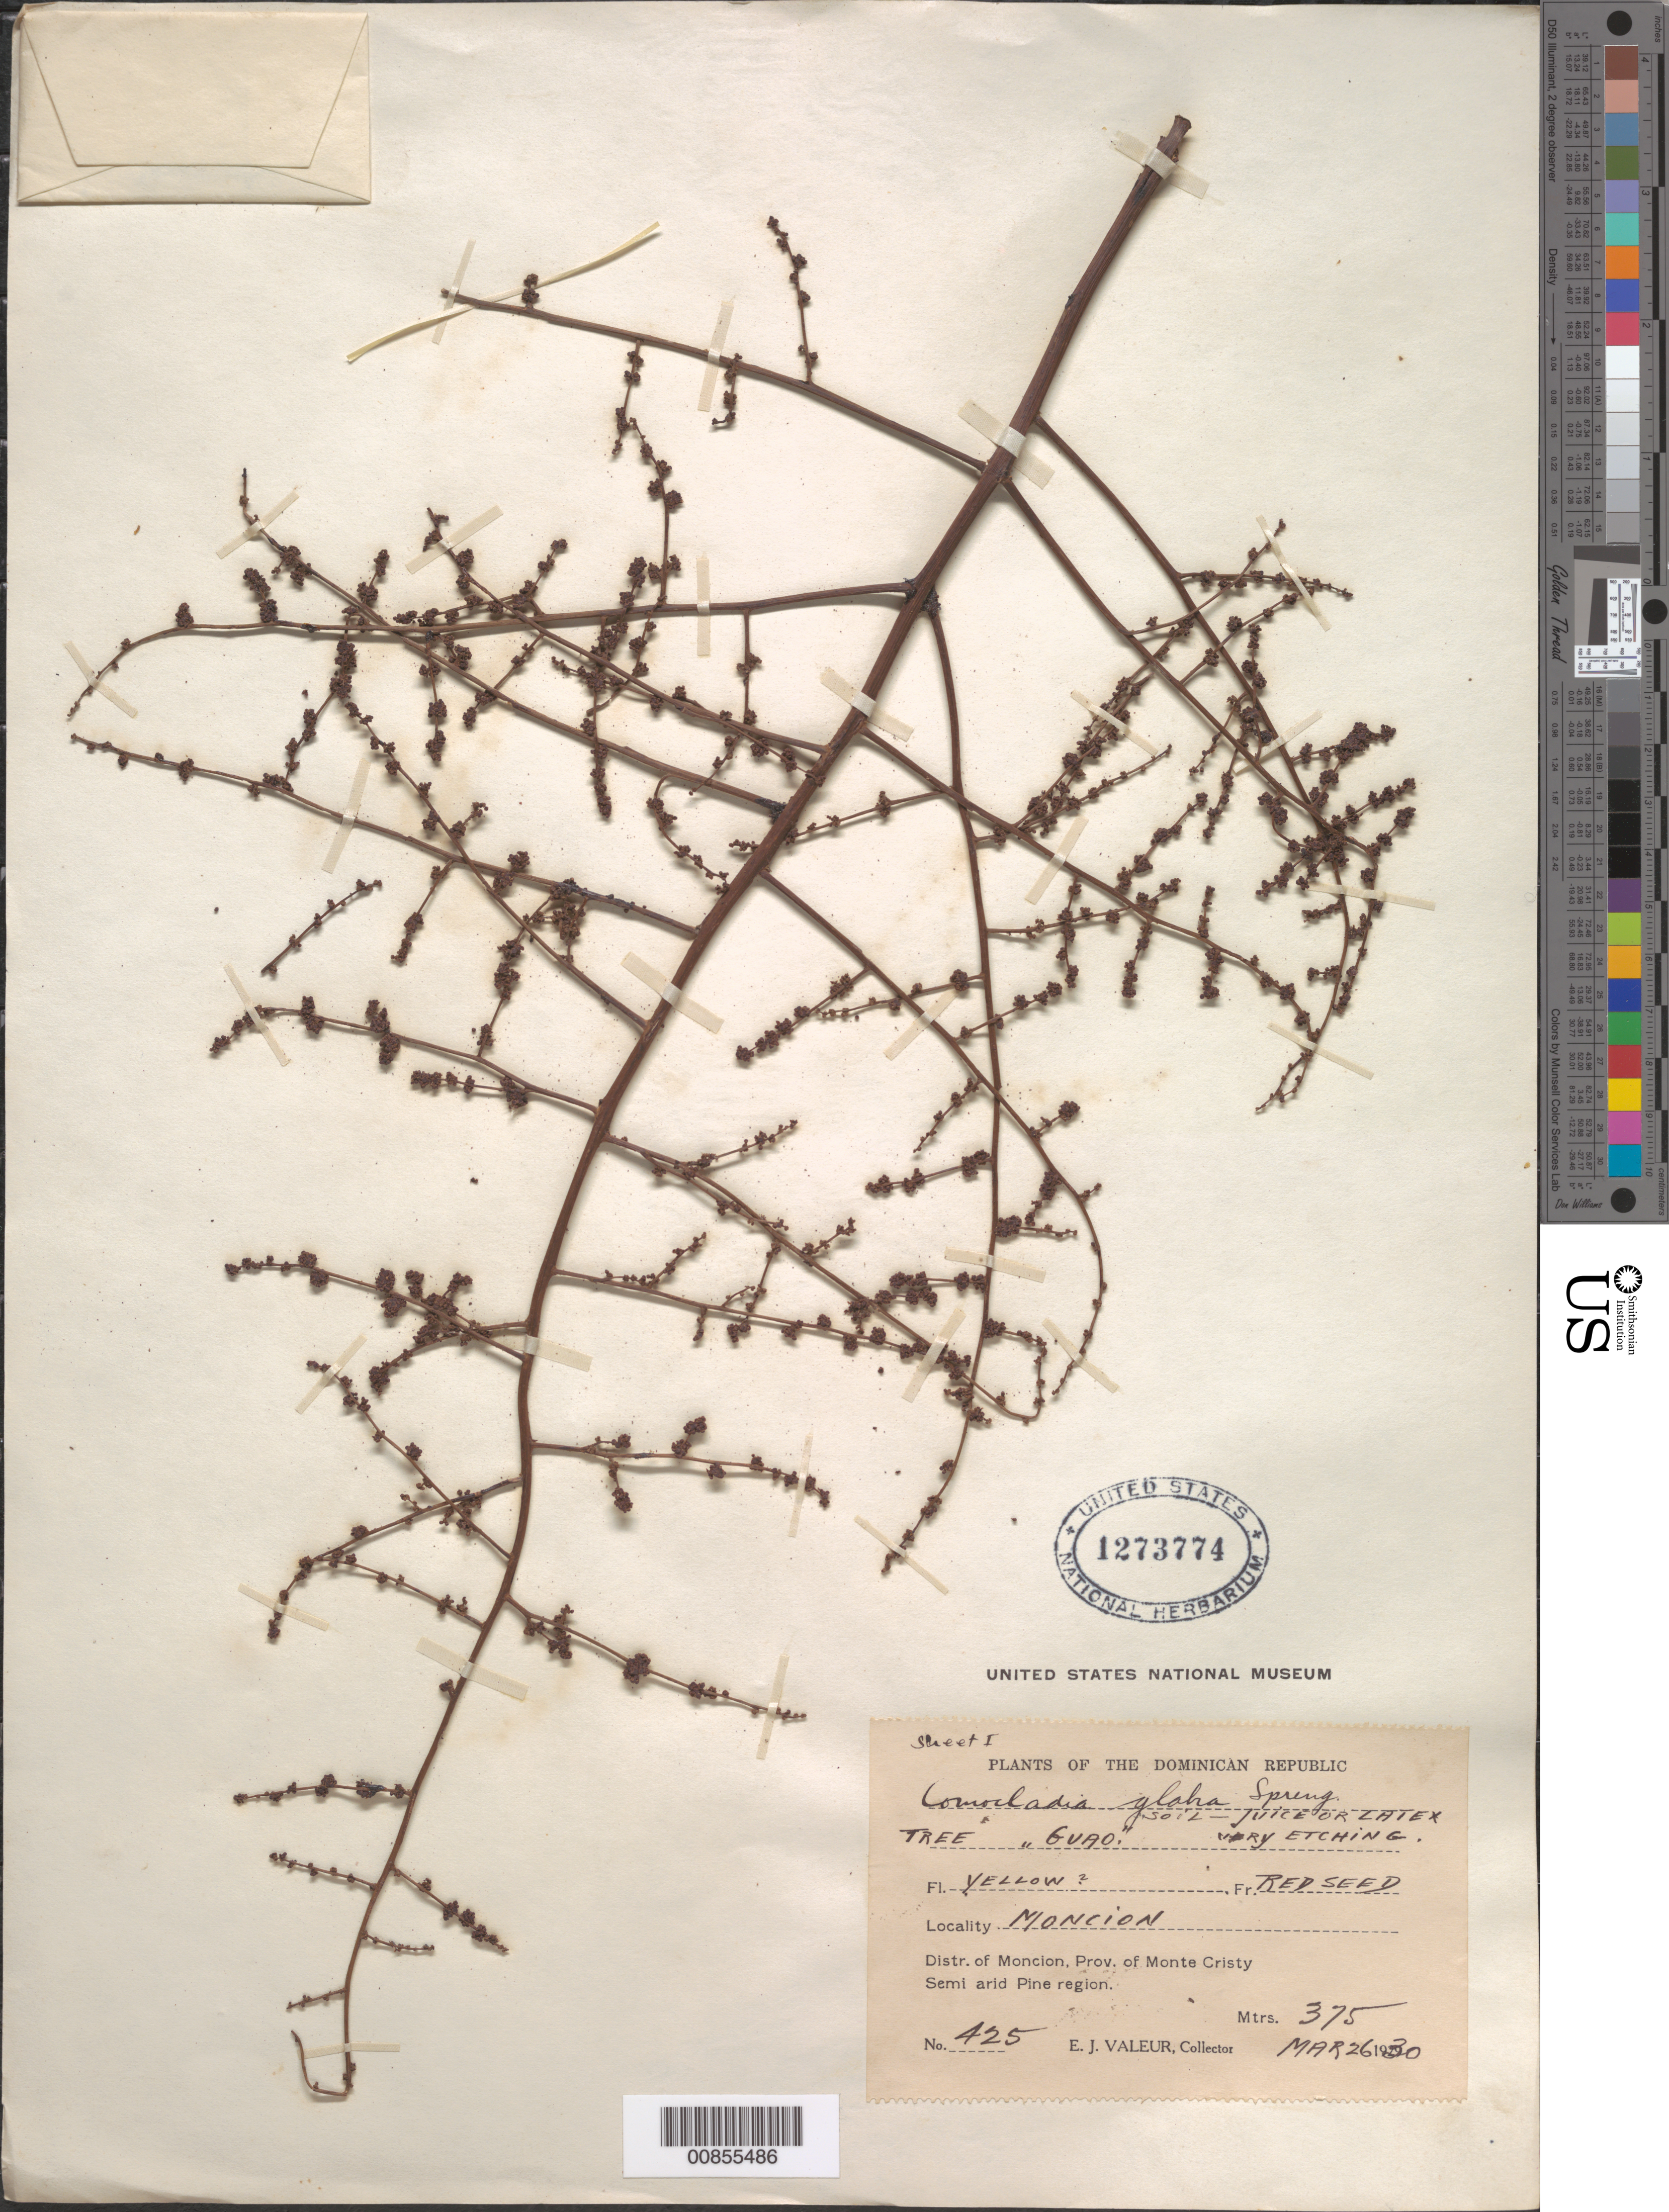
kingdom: Plantae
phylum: Tracheophyta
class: Magnoliopsida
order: Sapindales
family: Anacardiaceae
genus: Comocladia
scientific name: Comocladia glabra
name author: (Schult.) Spreng.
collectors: E. Valeur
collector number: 425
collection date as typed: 26 Mar 1930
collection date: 1930-03-26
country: Dominican Republic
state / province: Monte Cristi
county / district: Monción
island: Hispaniola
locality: Moncion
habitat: Soil, semi arid pine region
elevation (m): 375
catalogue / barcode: US 1273774